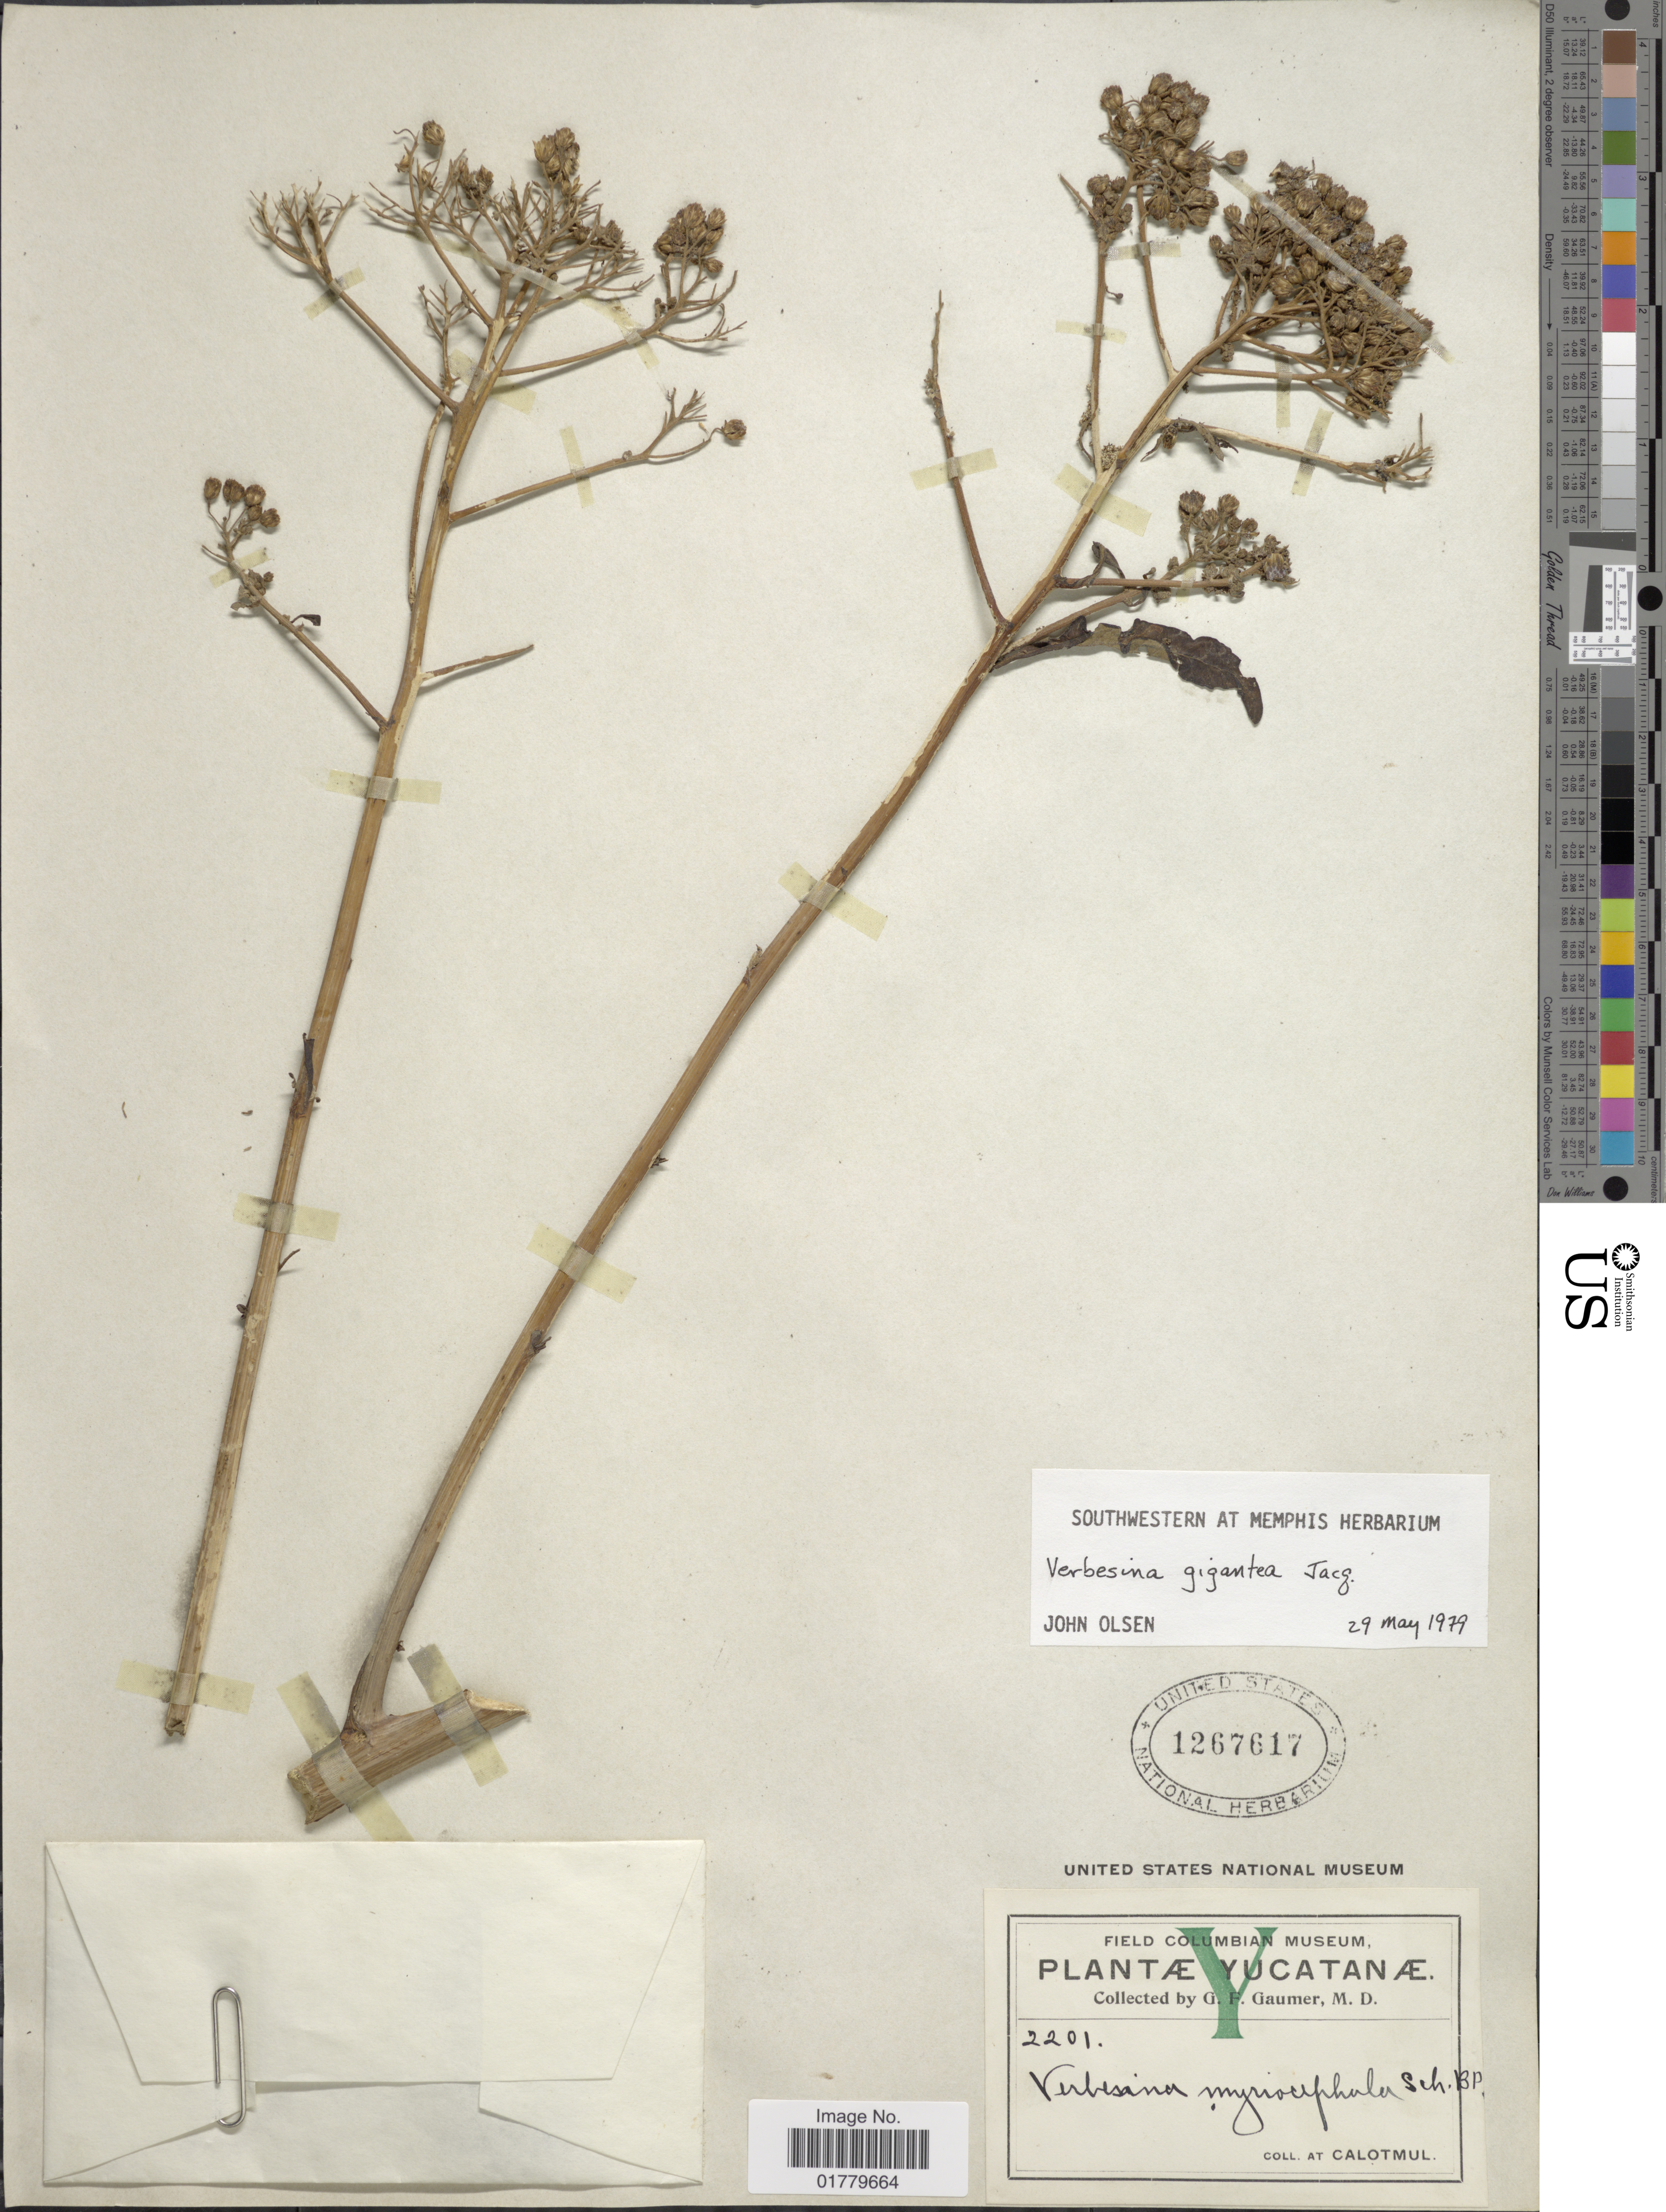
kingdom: Plantae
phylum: Tracheophyta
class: Magnoliopsida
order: Asterales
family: Asteraceae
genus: Verbesina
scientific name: Verbesina gigantea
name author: Jacq.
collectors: G. F. Gaumer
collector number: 2201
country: Mexico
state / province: Yucatán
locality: Calotmul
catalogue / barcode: US 1267617